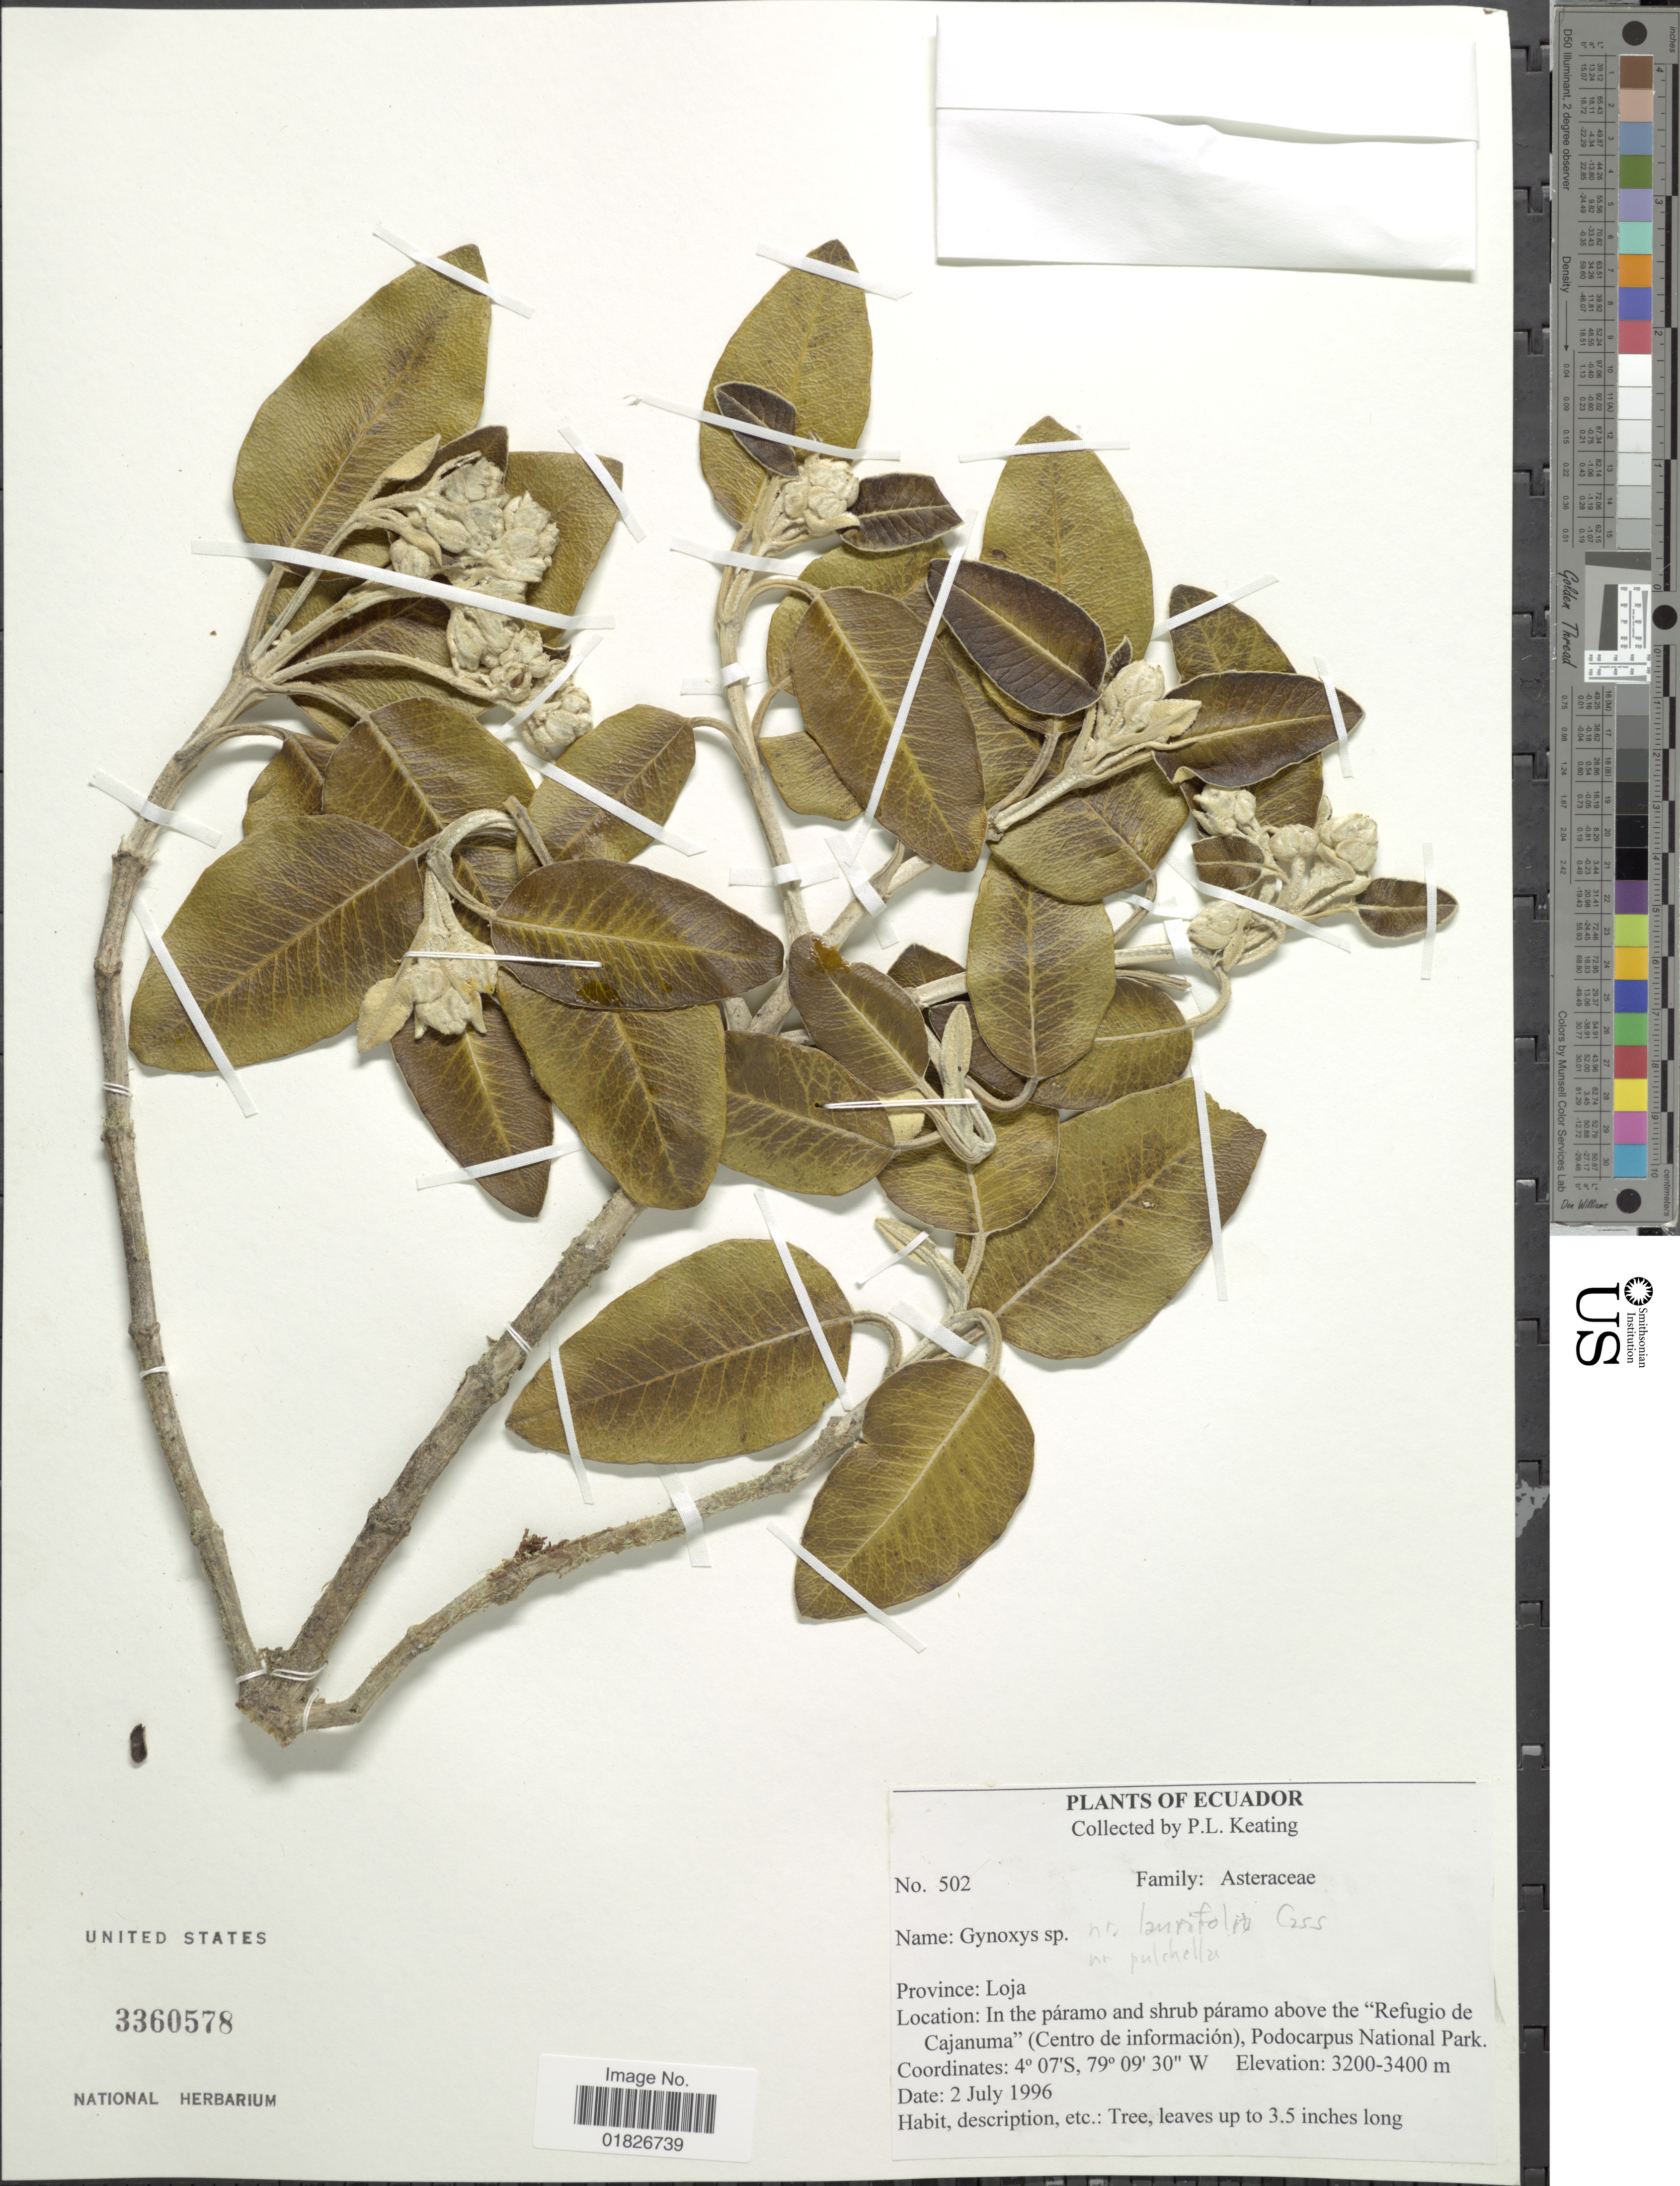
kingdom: Plantae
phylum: Tracheophyta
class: Magnoliopsida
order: Asterales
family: Asteraceae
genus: Gynoxys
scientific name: Gynoxys sp.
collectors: P. Keating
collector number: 502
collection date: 1996-07-02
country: Ecuador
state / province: Loja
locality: Above the Refugio de Cajanuma (Centro de informacion), Podocarpus National Park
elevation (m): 3200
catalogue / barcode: US 3360578